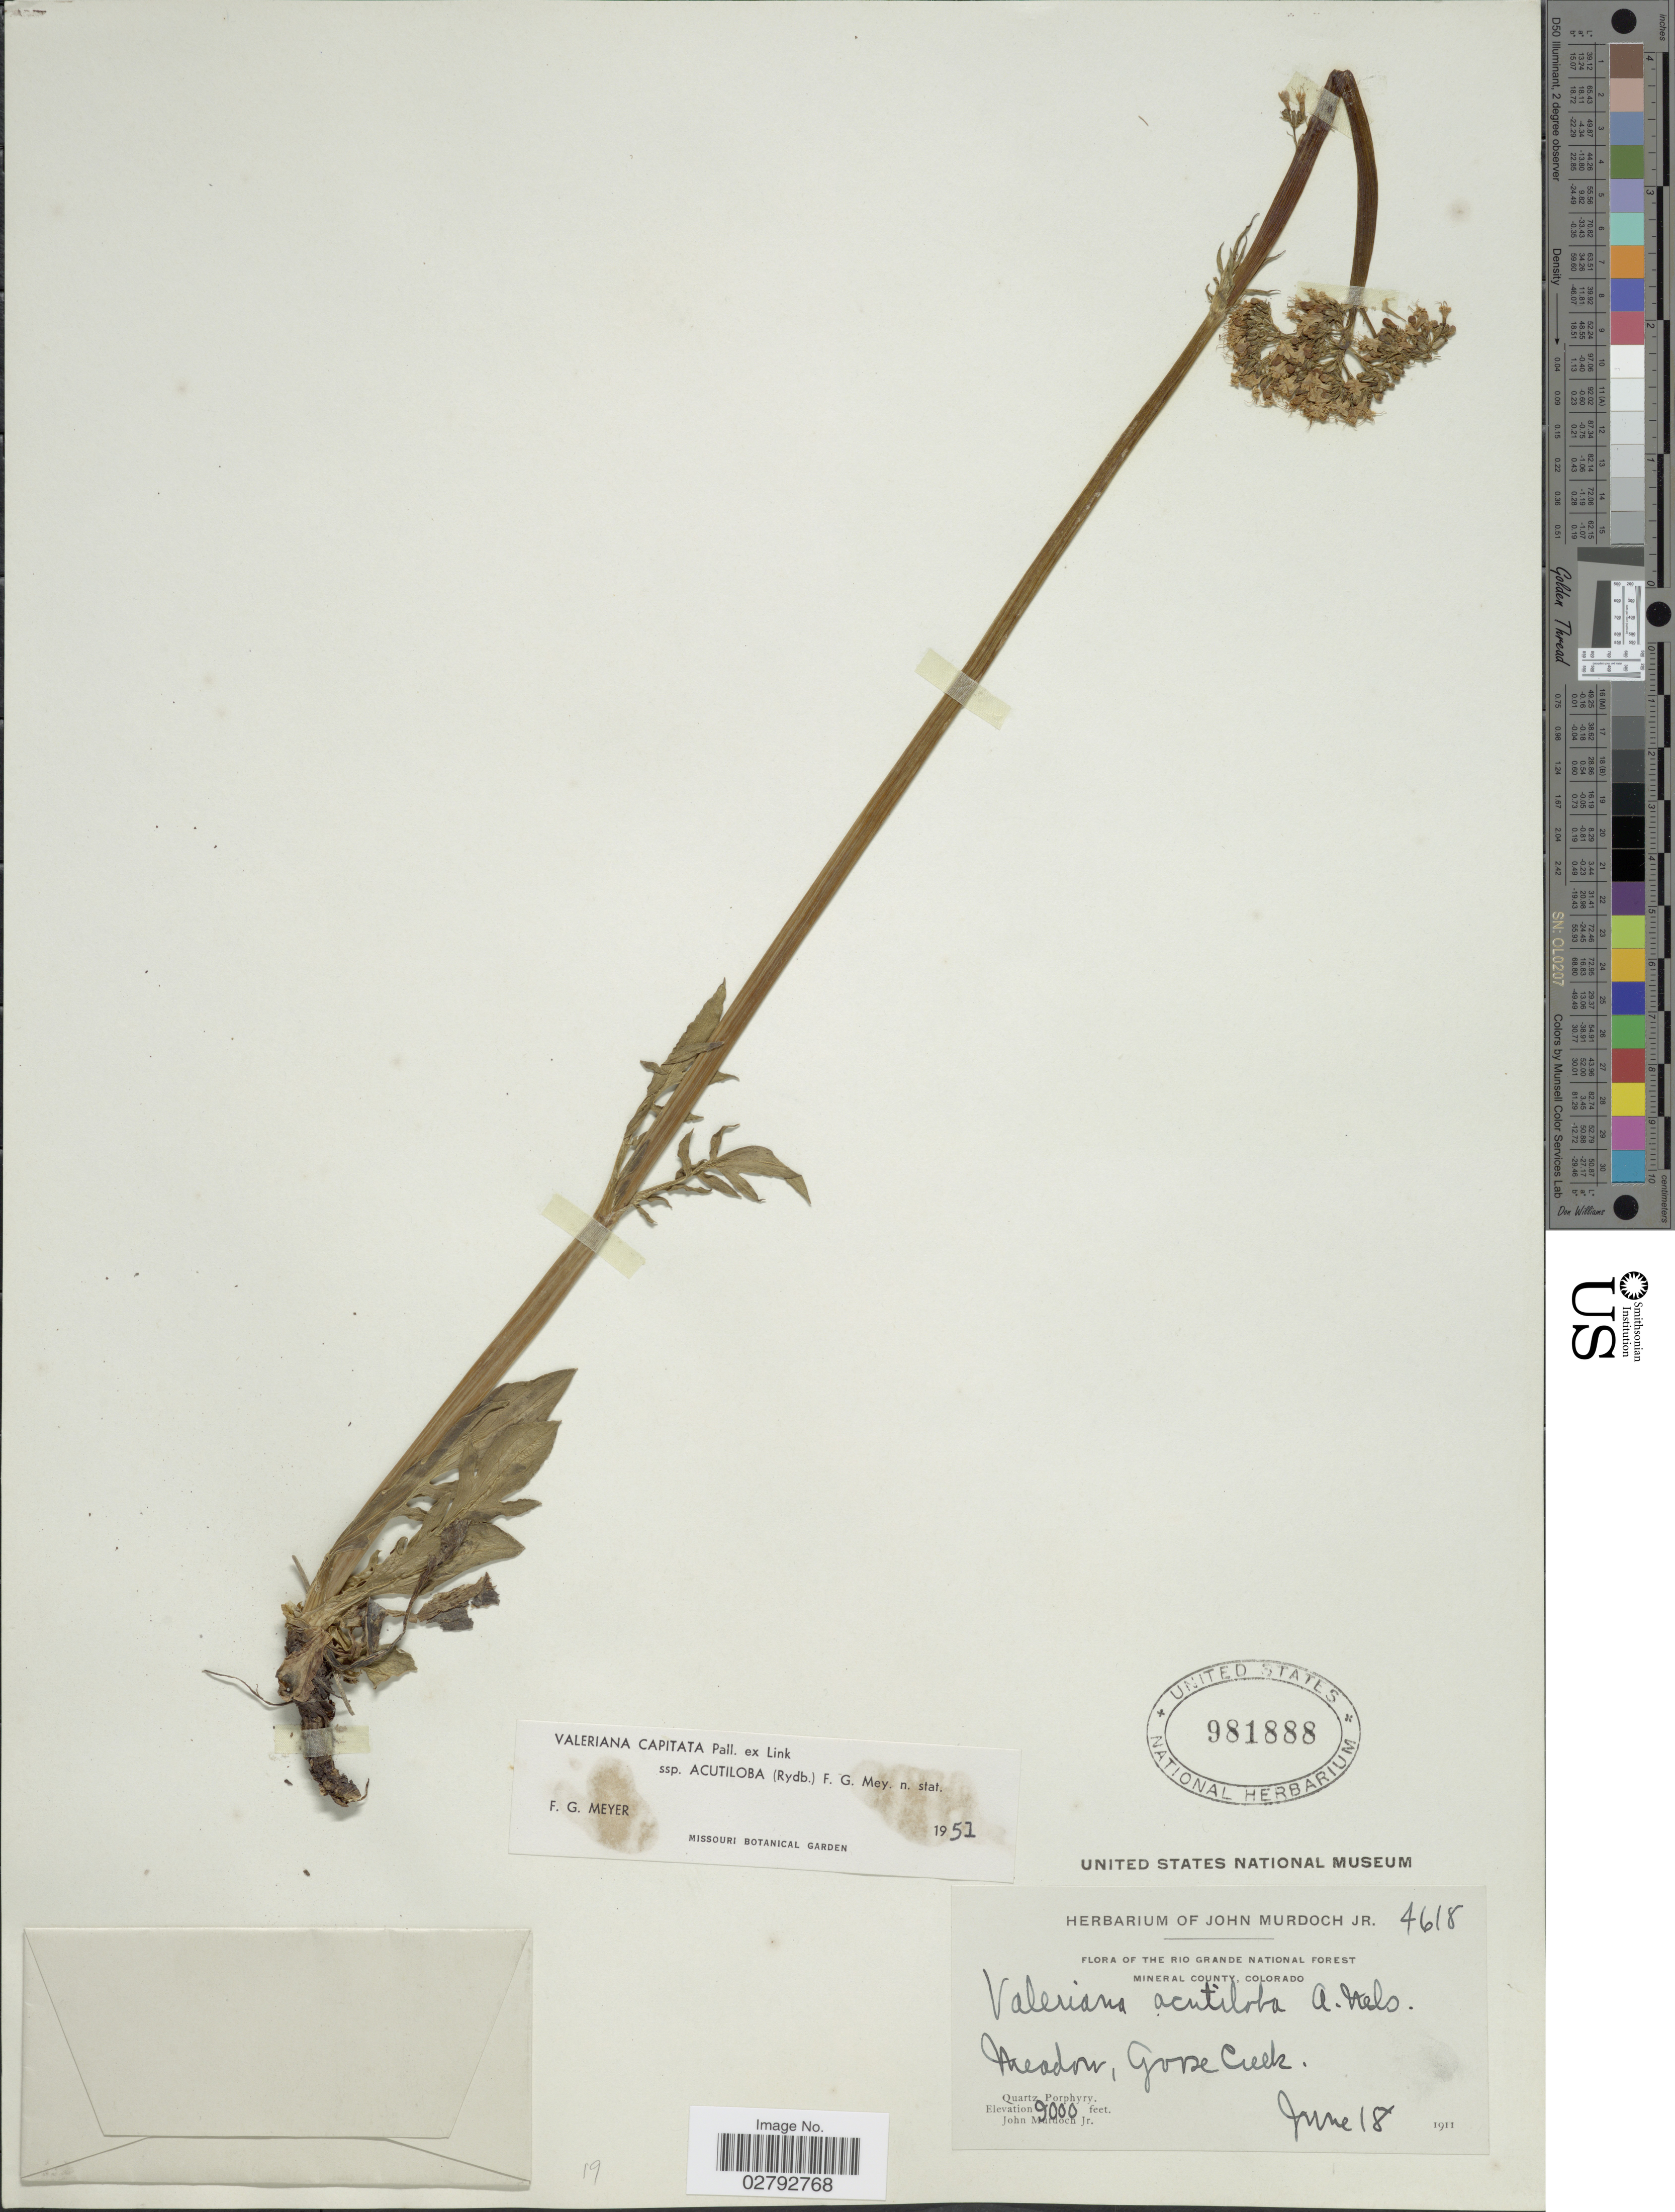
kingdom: Plantae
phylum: Tracheophyta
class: Magnoliopsida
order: Dipsacales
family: Caprifoliaceae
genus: Valeriana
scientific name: Valeriana capitata subsp. acutiloba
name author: Pall. ex Link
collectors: J. Murdoch Jr.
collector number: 4618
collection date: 1911-06-18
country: United States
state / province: Colorado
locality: Rio Grande National Forest. Mineral County. Meadow, Goose Creek. Quartz Porphyry.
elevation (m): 2743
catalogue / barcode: US 981888